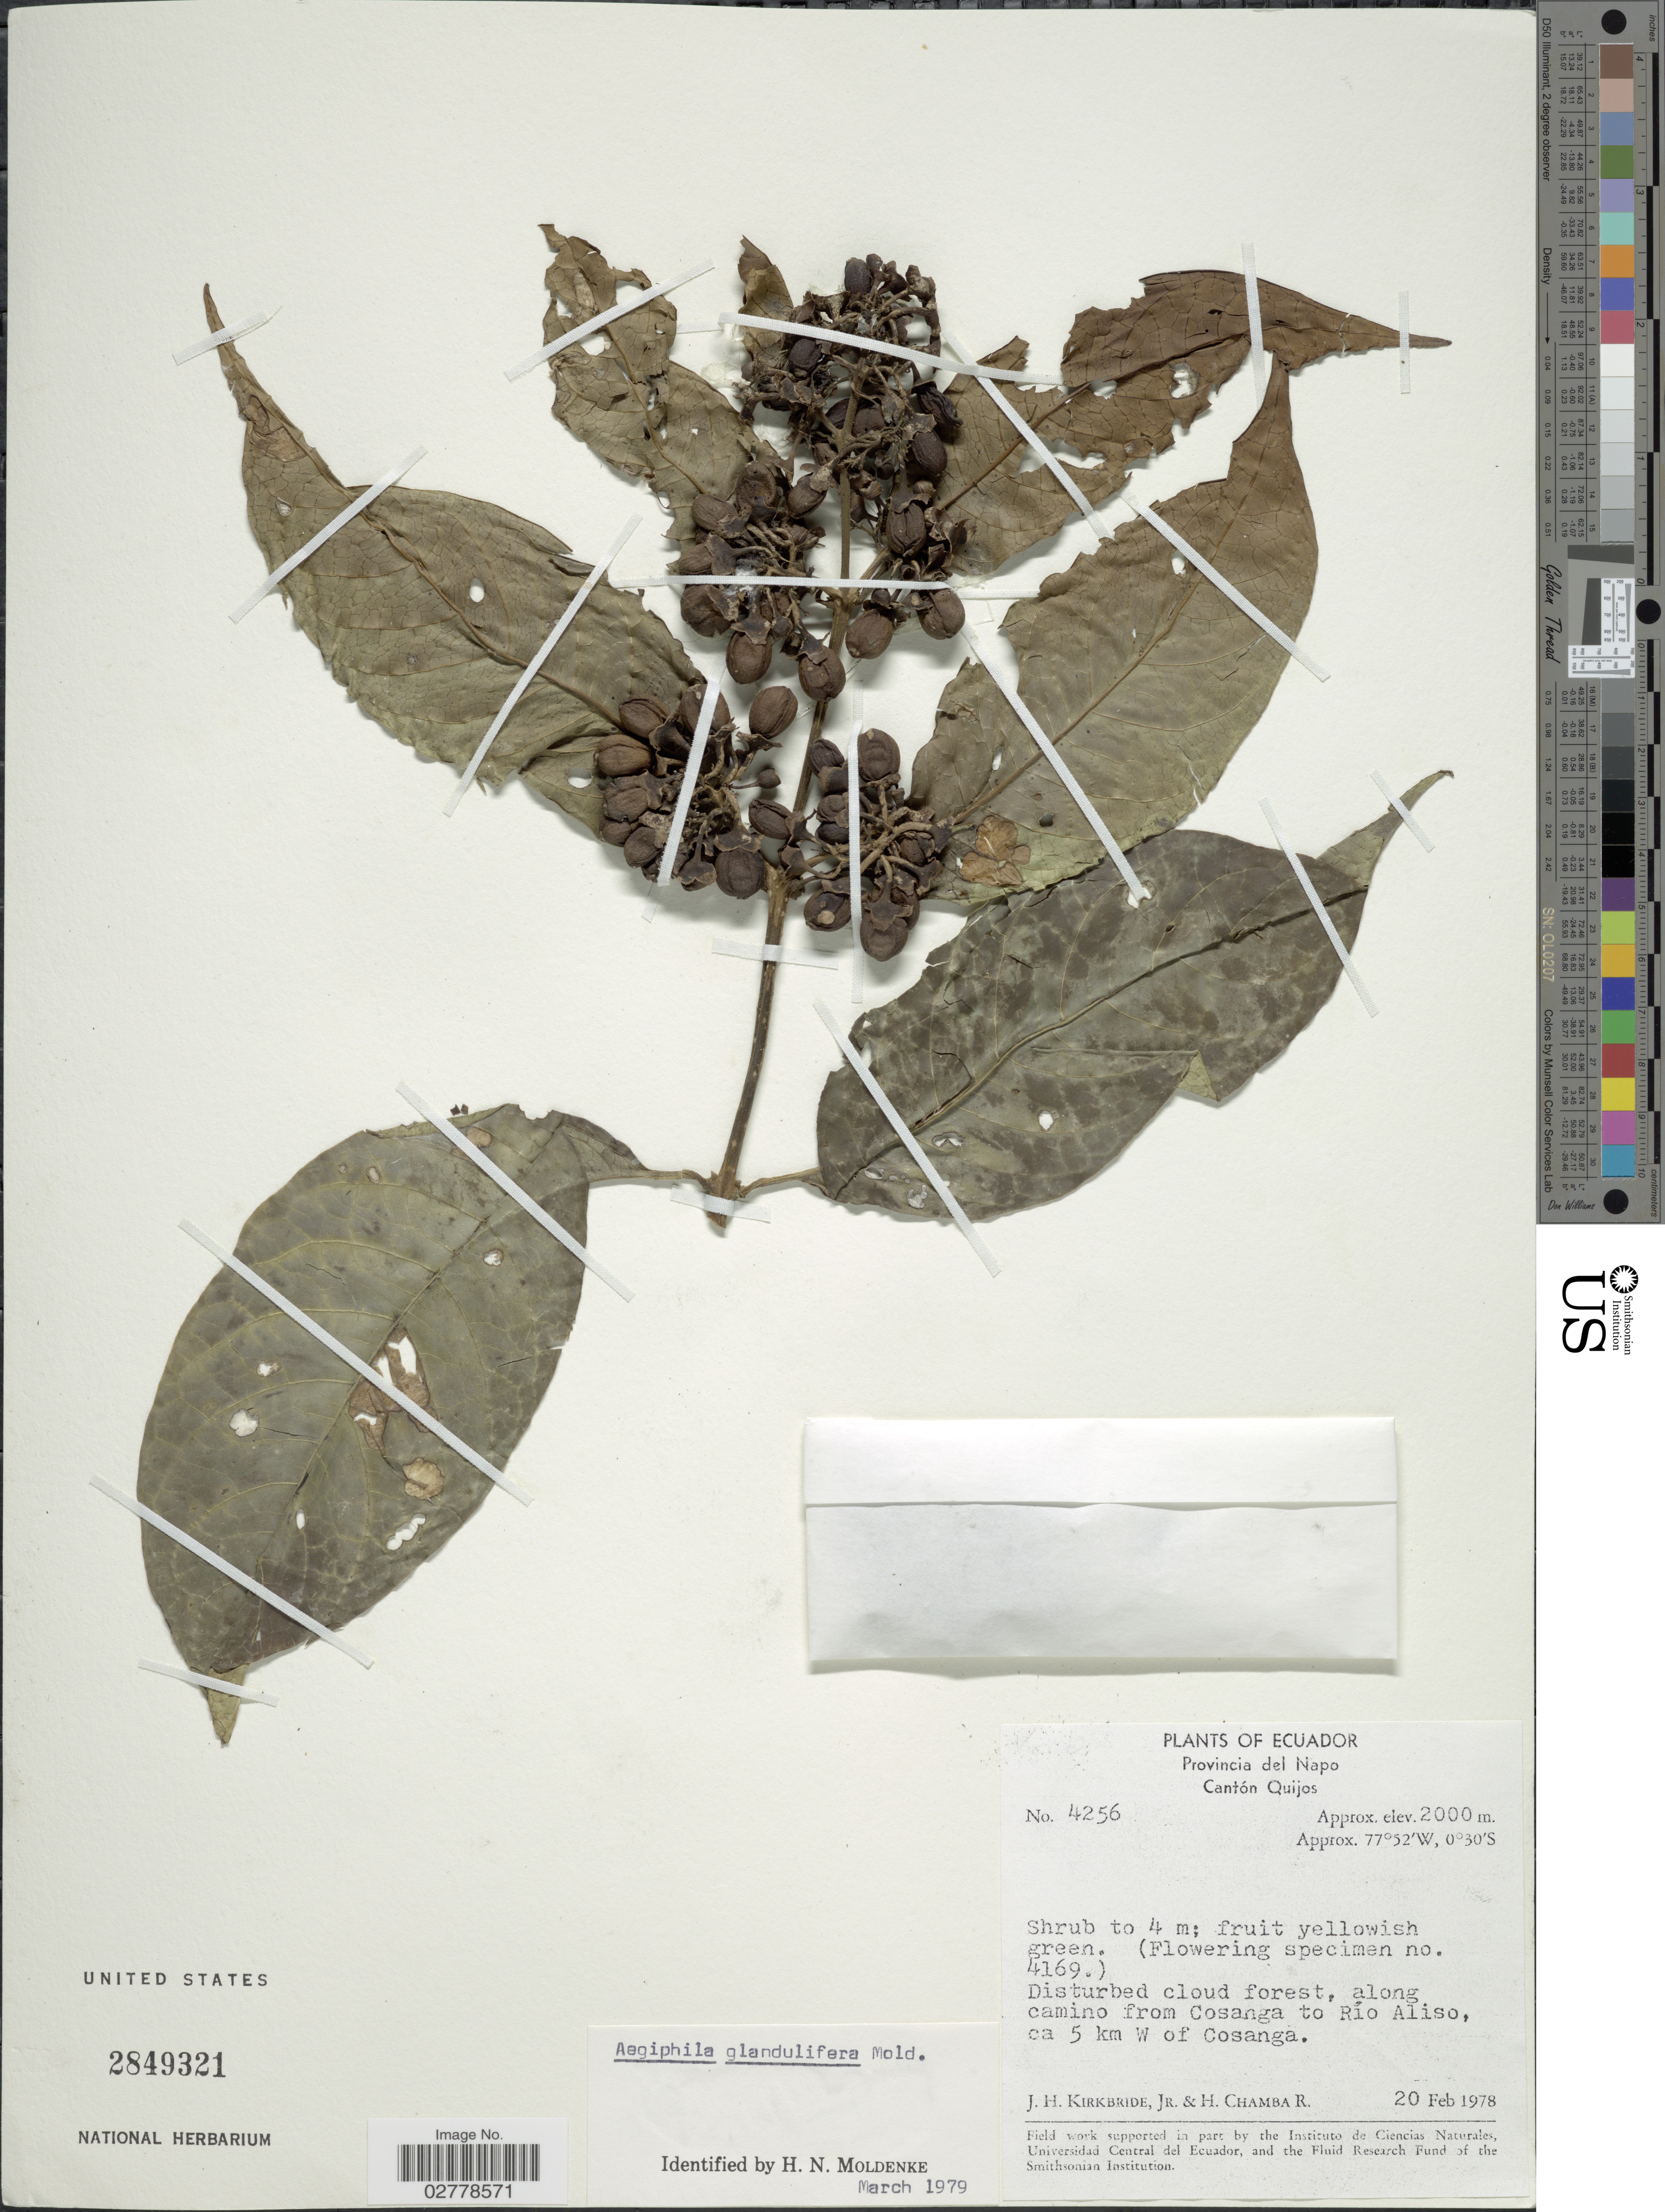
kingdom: Plantae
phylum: Tracheophyta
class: Magnoliopsida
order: Lamiales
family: Lamiaceae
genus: Aegiphila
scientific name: Aegiphila glandulifera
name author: Moldenke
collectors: J. H. Kirkbride & H. Chamba R.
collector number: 4256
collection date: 1978-02-20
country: Ecuador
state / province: Napo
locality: Provincia del Napo. Cantón Quijos. Disturbed cloud forest, along camino from Cosanga to Río Aliso, ca 5 km W of Cosanga.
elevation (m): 2000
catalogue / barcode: US 2849321